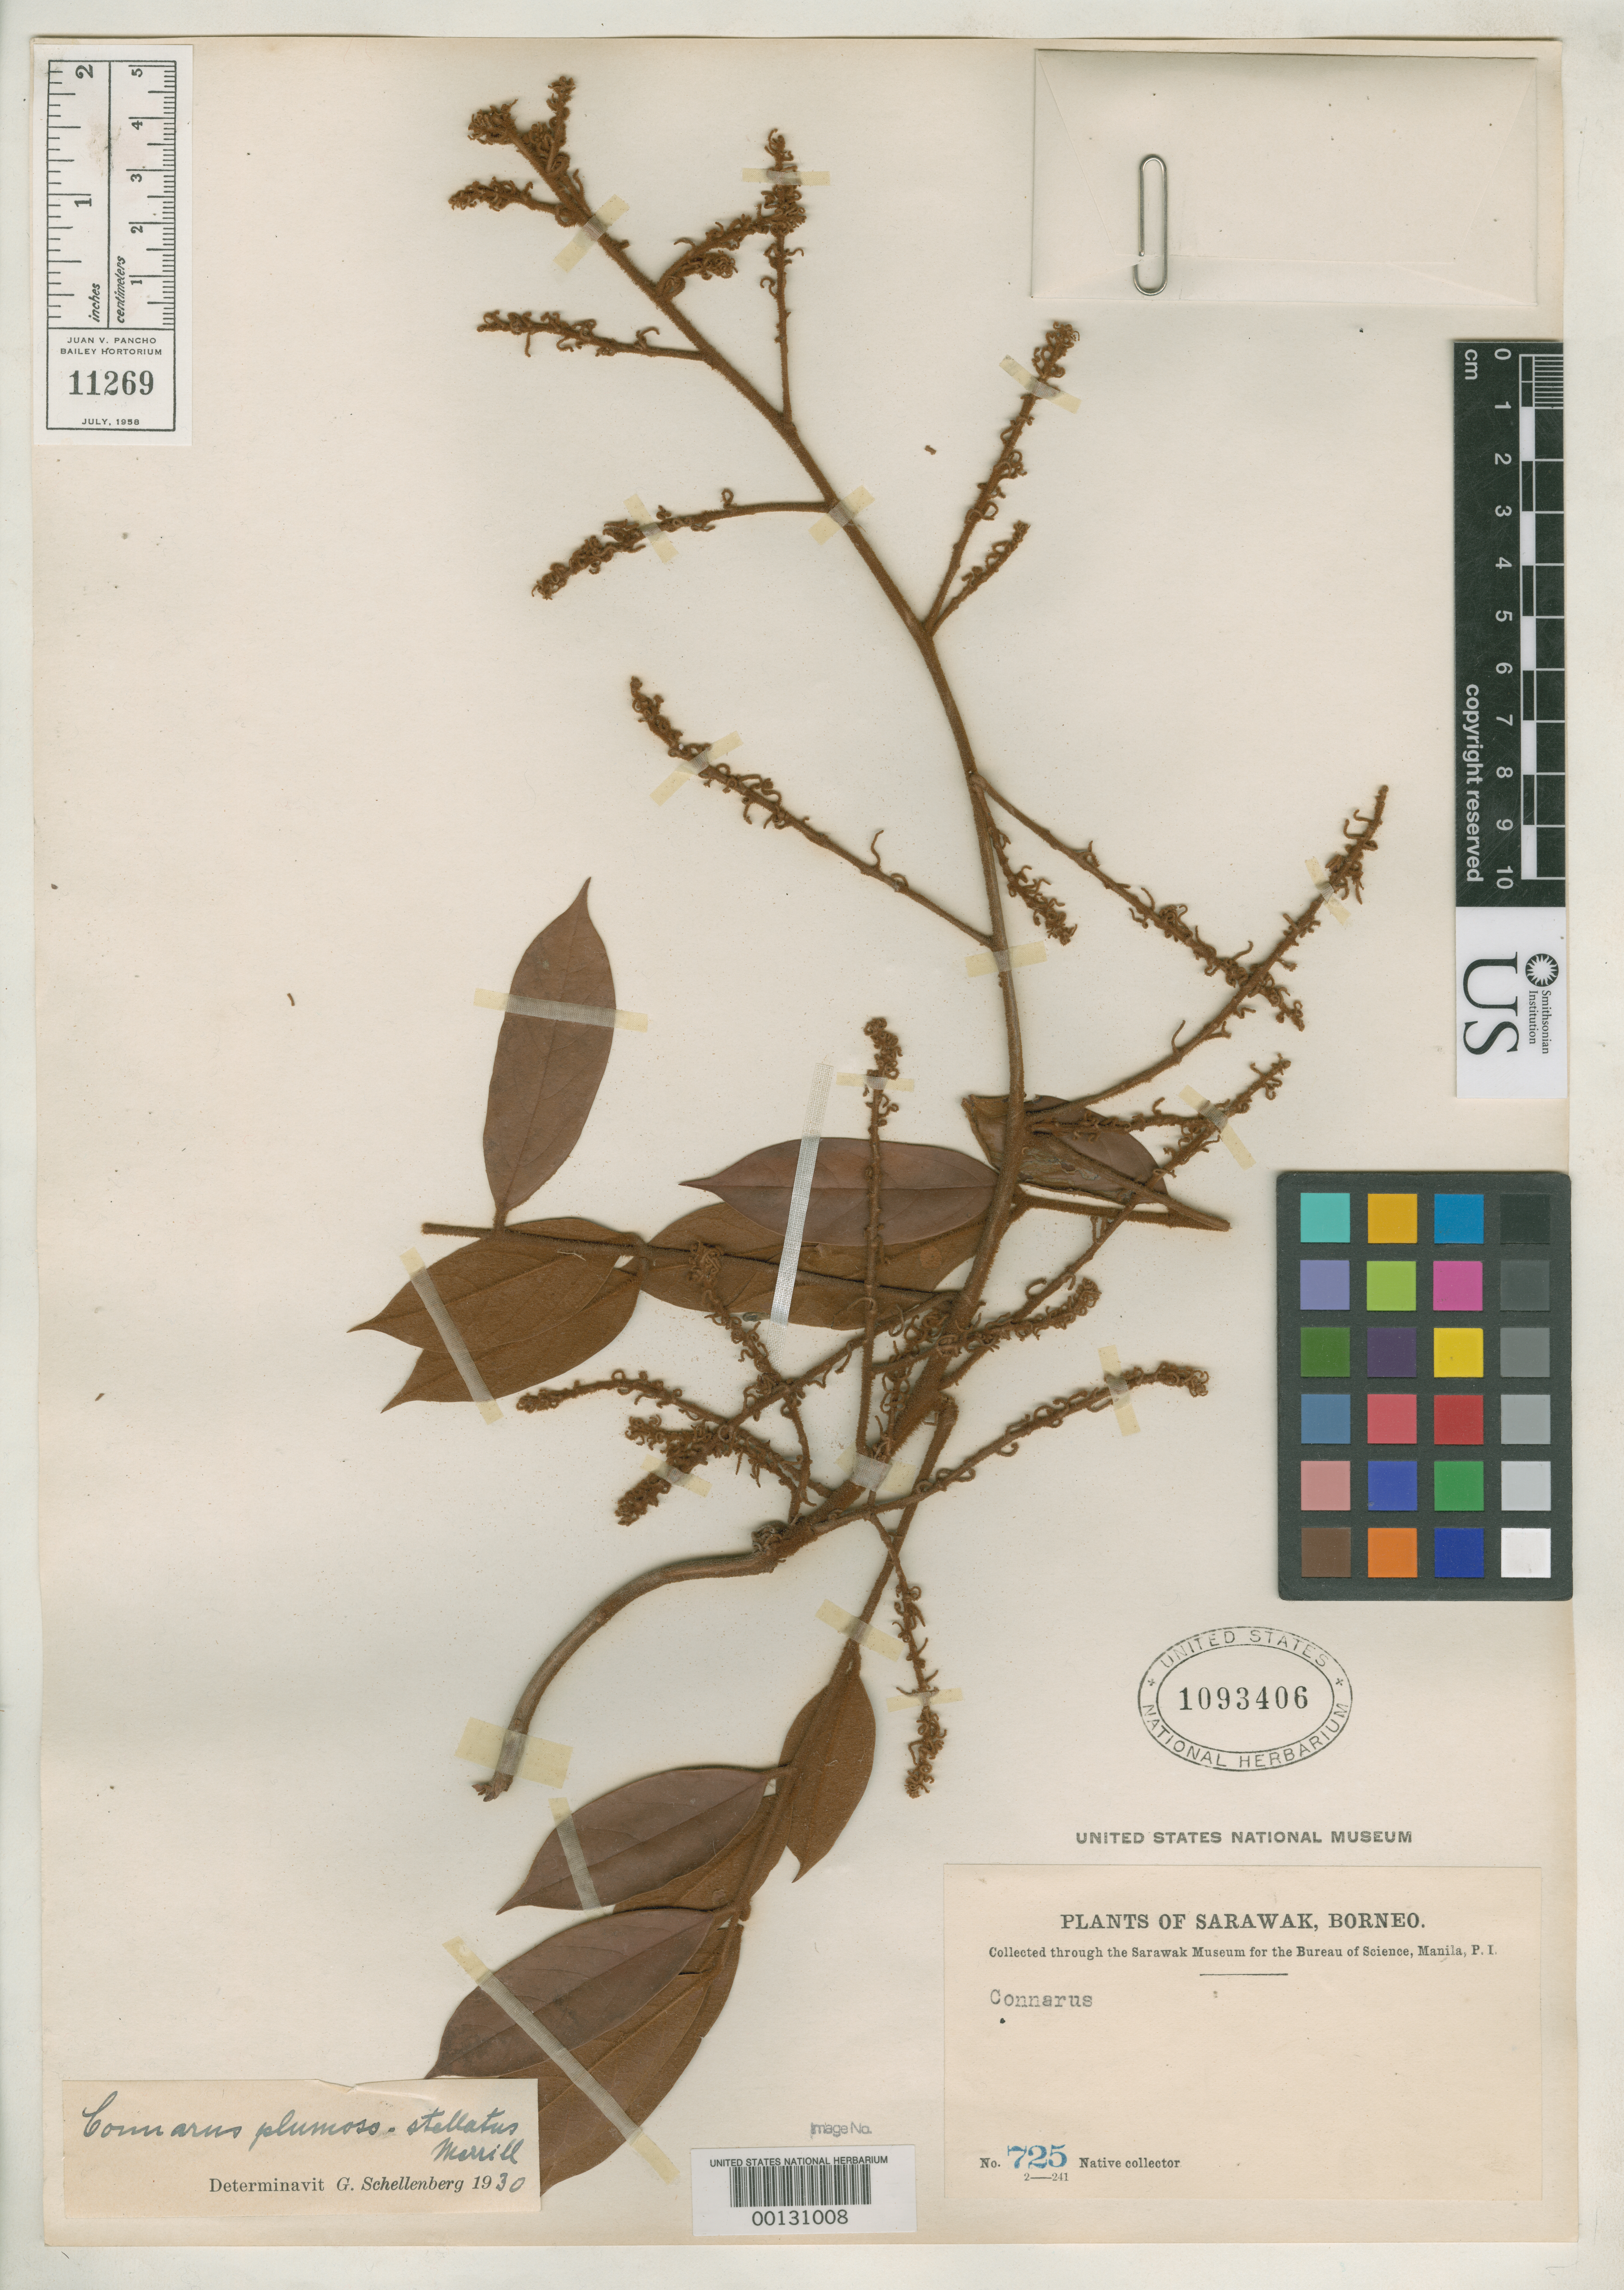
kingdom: Plantae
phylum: Tracheophyta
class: Magnoliopsida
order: Oxalidales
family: Connaraceae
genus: Connarus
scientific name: Connarus plumoso-stellatus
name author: Merr.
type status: Type Collection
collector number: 525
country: Malaysia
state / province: Sarawak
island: Borneo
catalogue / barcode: US 1093406